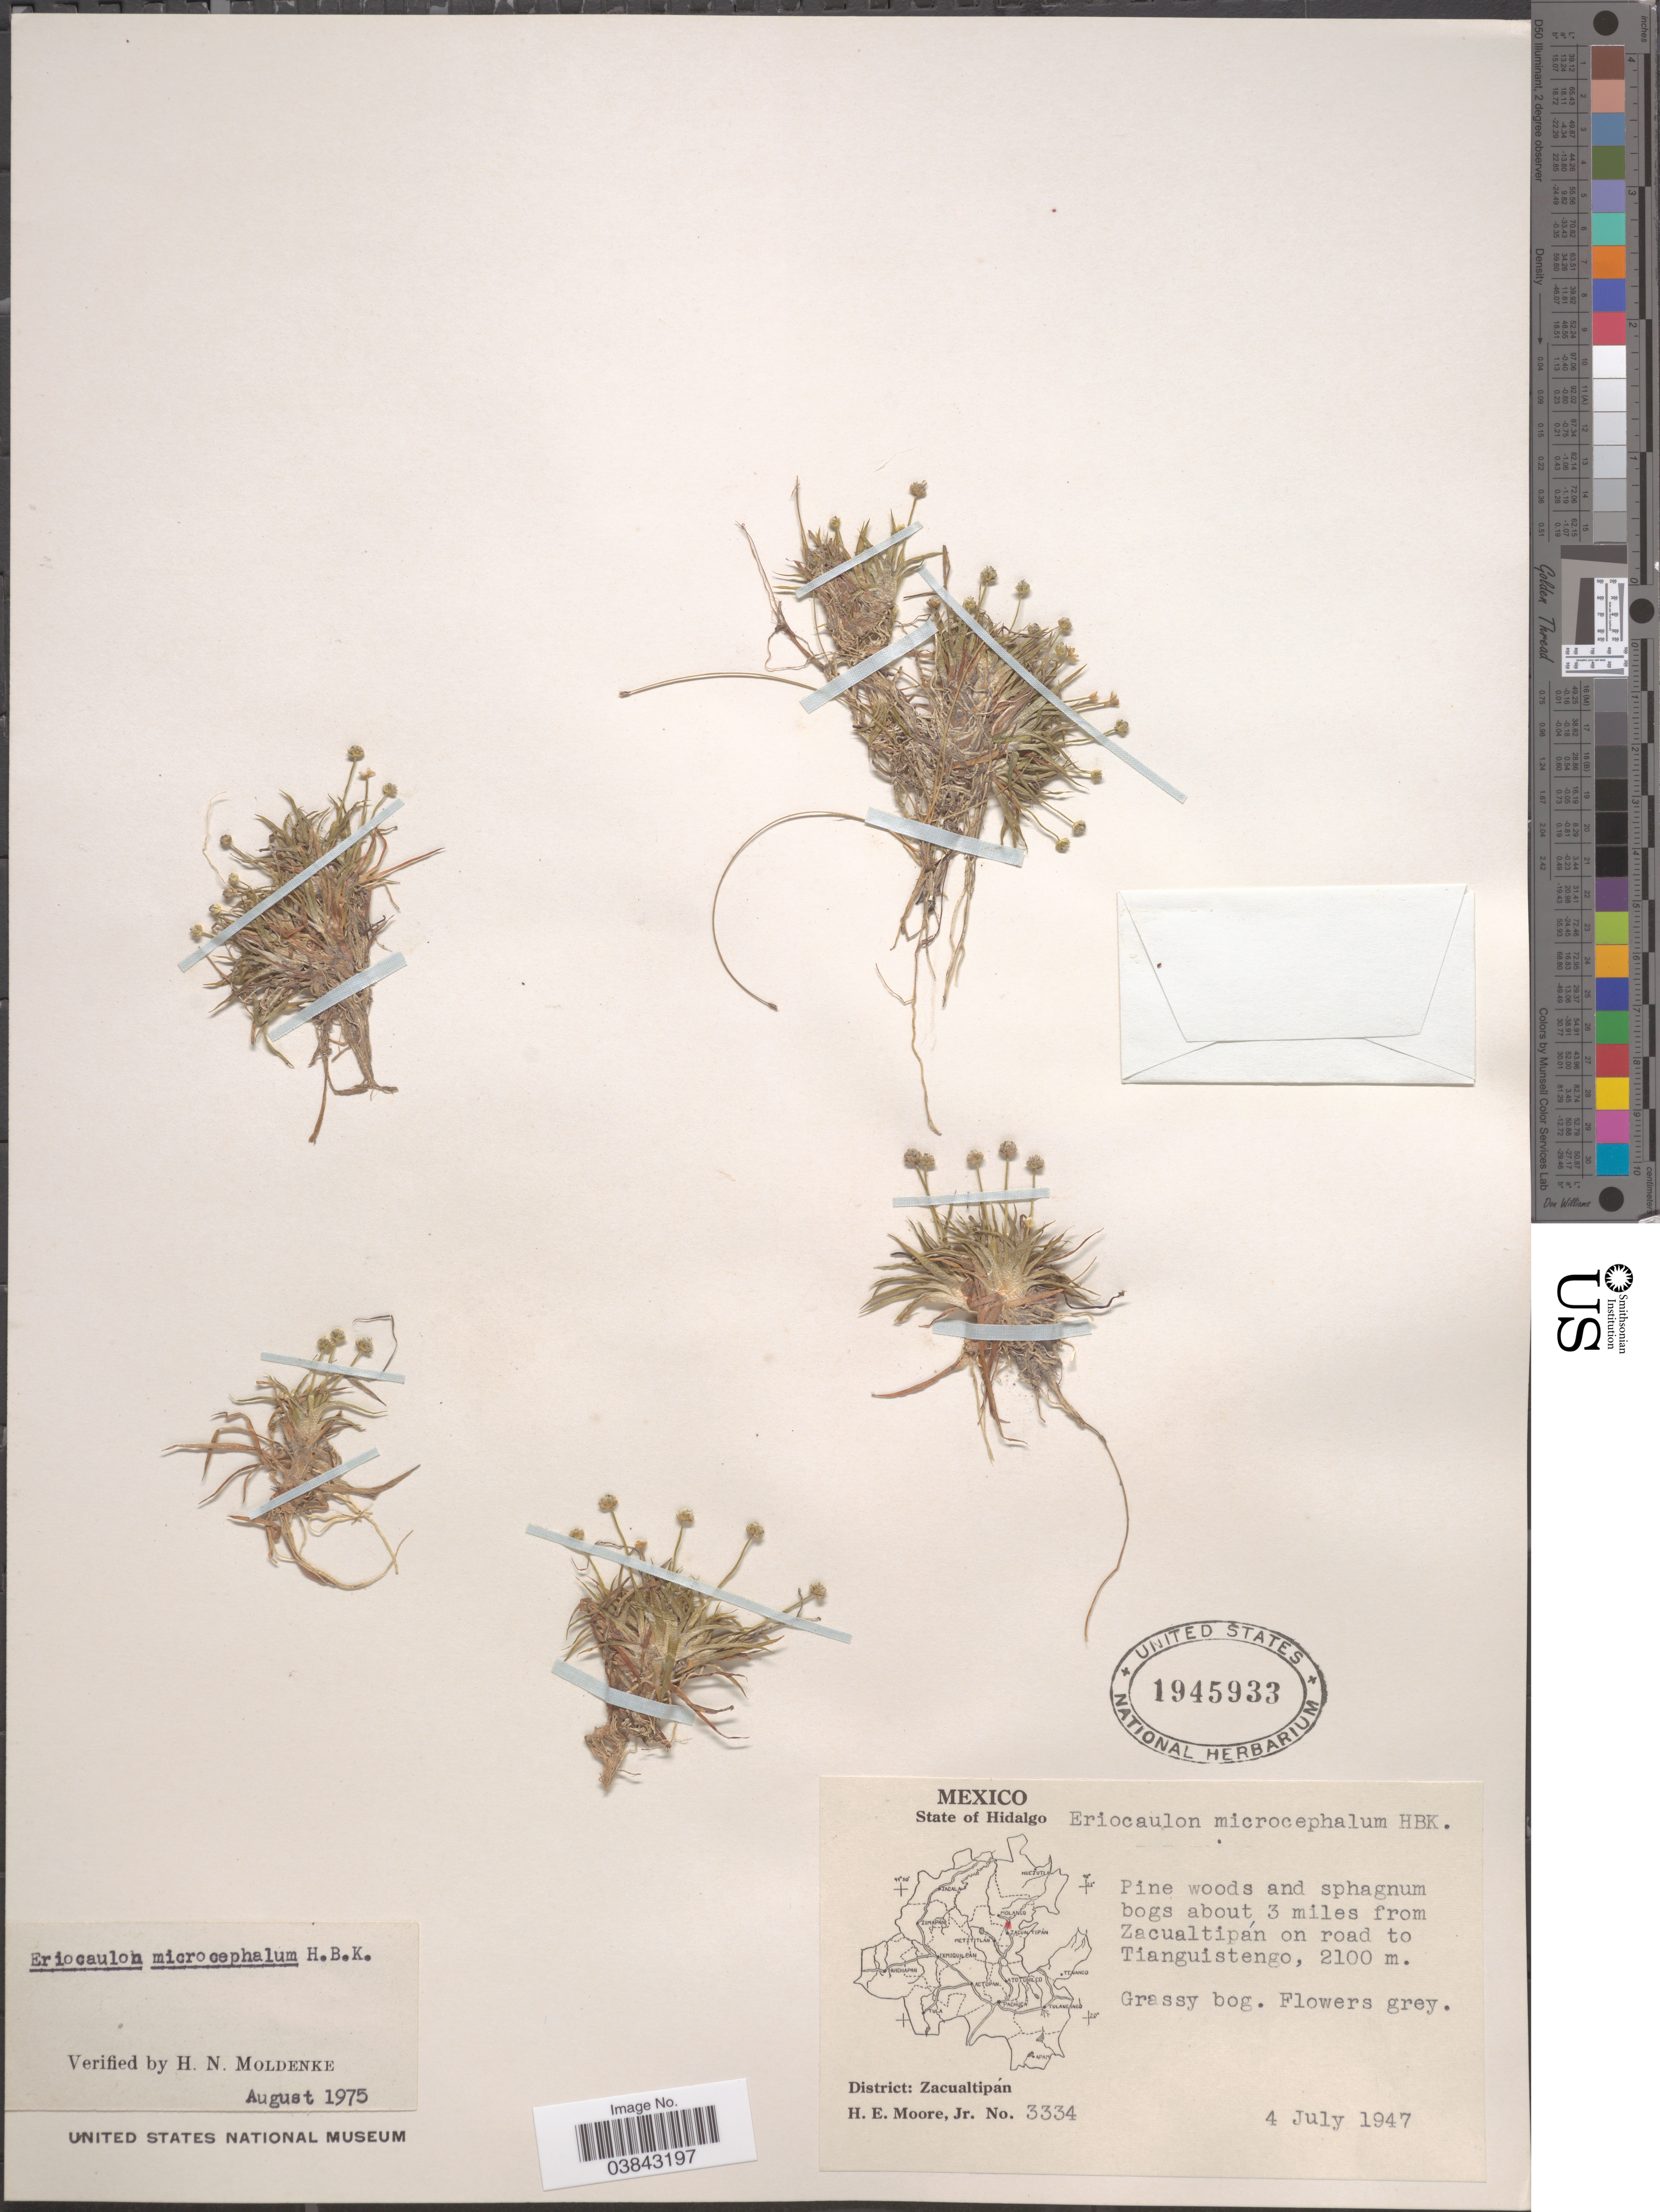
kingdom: Plantae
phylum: Tracheophyta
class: Liliopsida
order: Poales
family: Eriocaulaceae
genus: Eriocaulon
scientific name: Eriocaulon microcephalum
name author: Kunth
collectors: H. Moore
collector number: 3334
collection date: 1947-07-04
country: Mexico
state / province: Hidalgo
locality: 3 miles from Zacualtipán on road to Tianguistengo. District: Zacualtipán.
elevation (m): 2100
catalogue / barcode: US 1945933